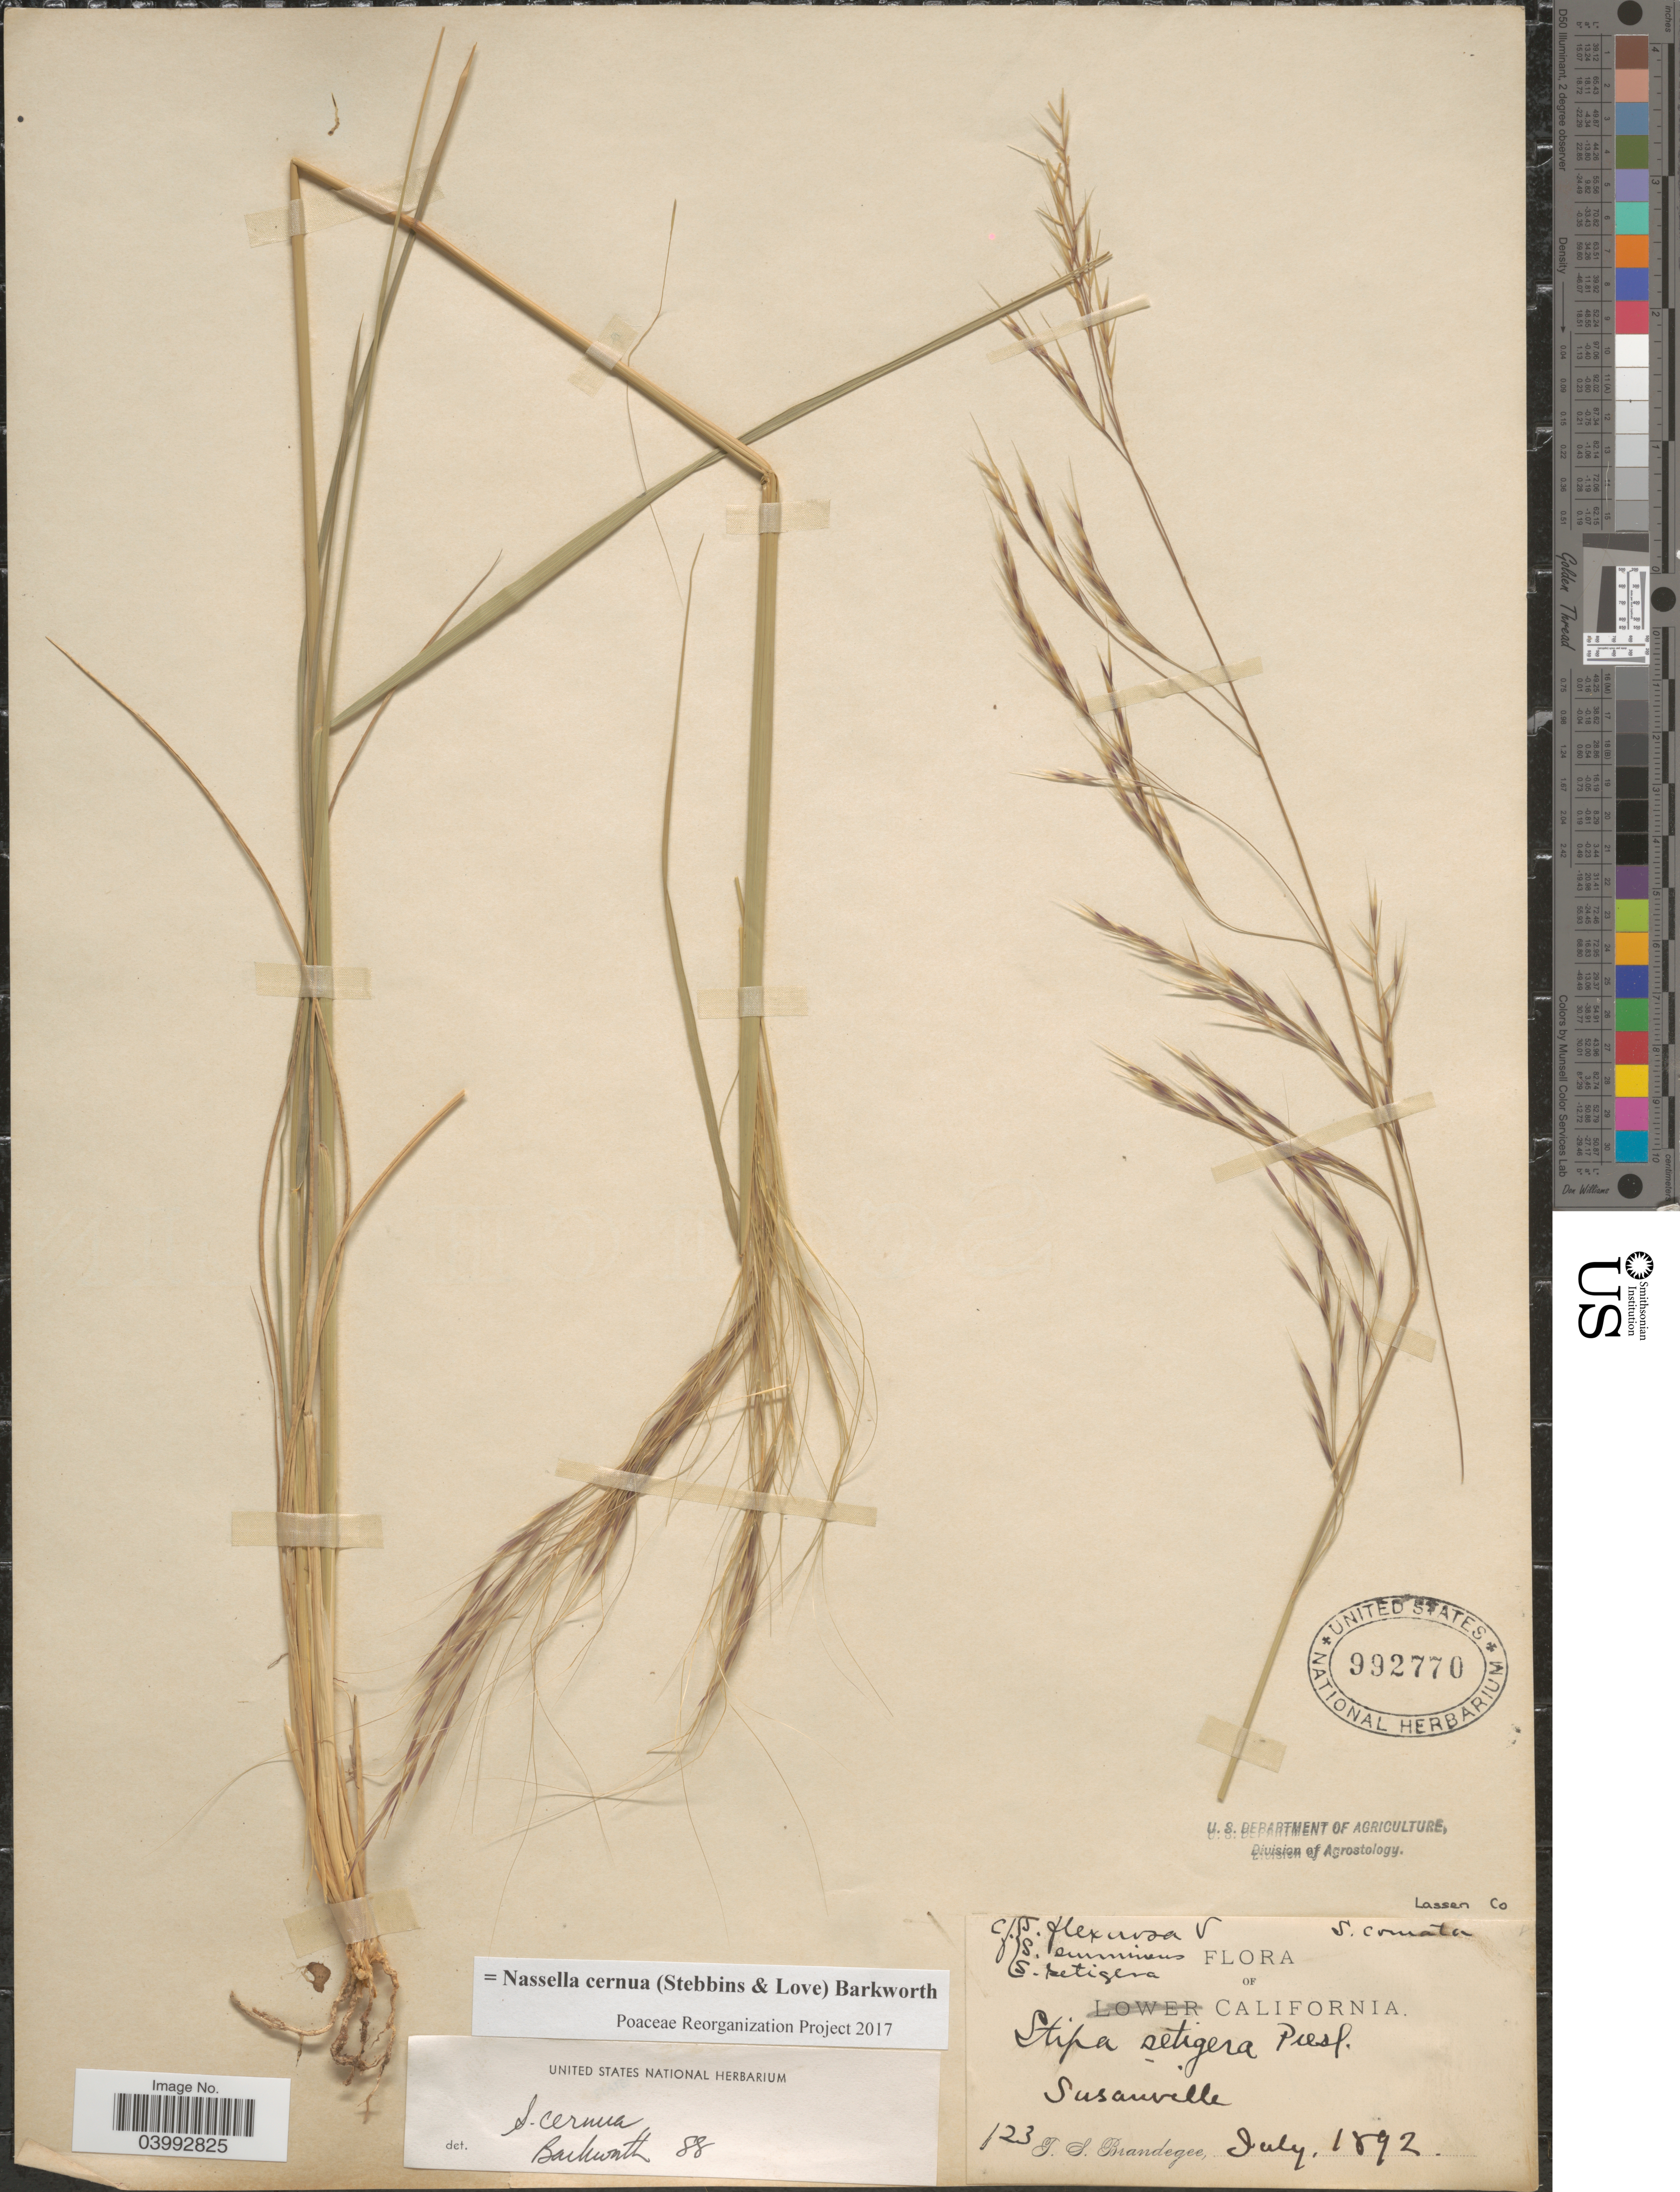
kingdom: Plantae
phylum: Tracheophyta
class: Liliopsida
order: Poales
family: Poaceae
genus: Nassella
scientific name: Nassella cernua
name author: (Stebbins & Love) Barkworth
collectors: T. S. Brandegee (herbarium)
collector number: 123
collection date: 1892-07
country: United States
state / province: California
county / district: Lassen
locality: Susanville. Lassen Co.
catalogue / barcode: US 992770